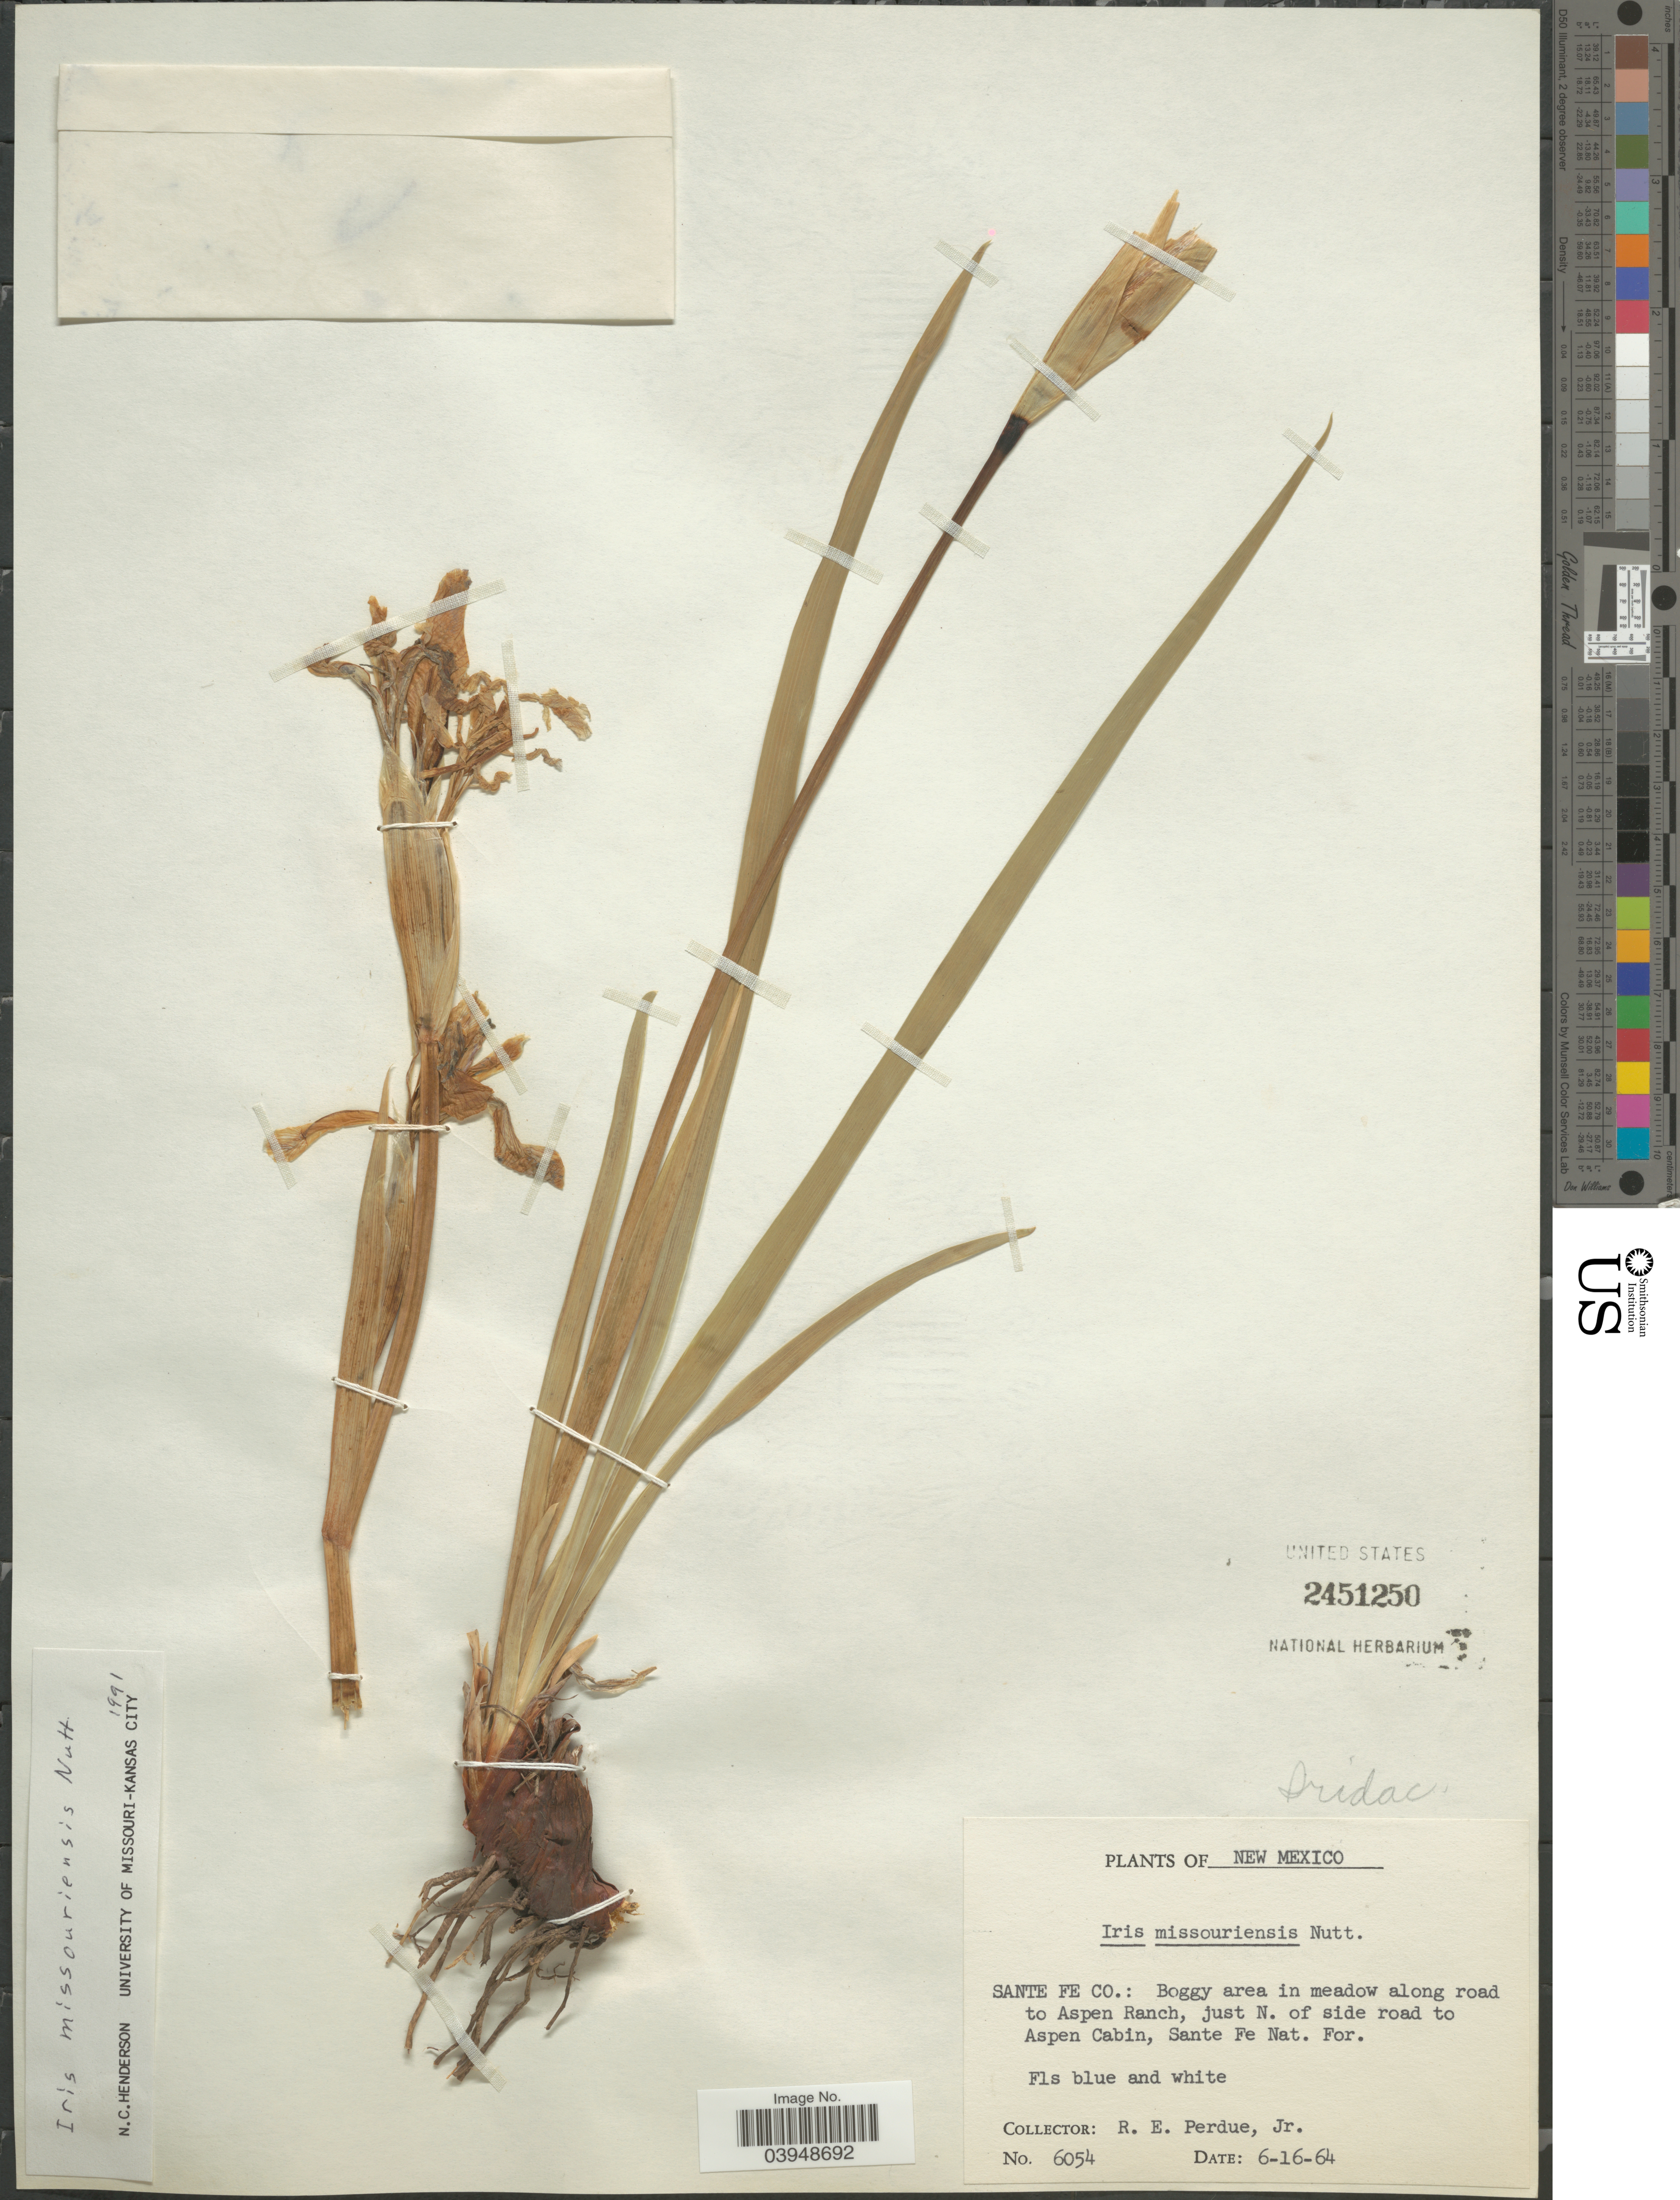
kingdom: Plantae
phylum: Tracheophyta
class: Liliopsida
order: Asparagales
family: Iridaceae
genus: Iris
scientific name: Iris missouriensis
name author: Nutt.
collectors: R. E. Perdue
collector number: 6054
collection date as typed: Transcribed d/m/y: 16/6/64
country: United States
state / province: New Mexico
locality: Sante Fe Co.: Boggy area in meadow along road to Aspen Ranch, just N. of side road to Aspen Cabin, Sante Fe Nat. For.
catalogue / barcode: US 2451250